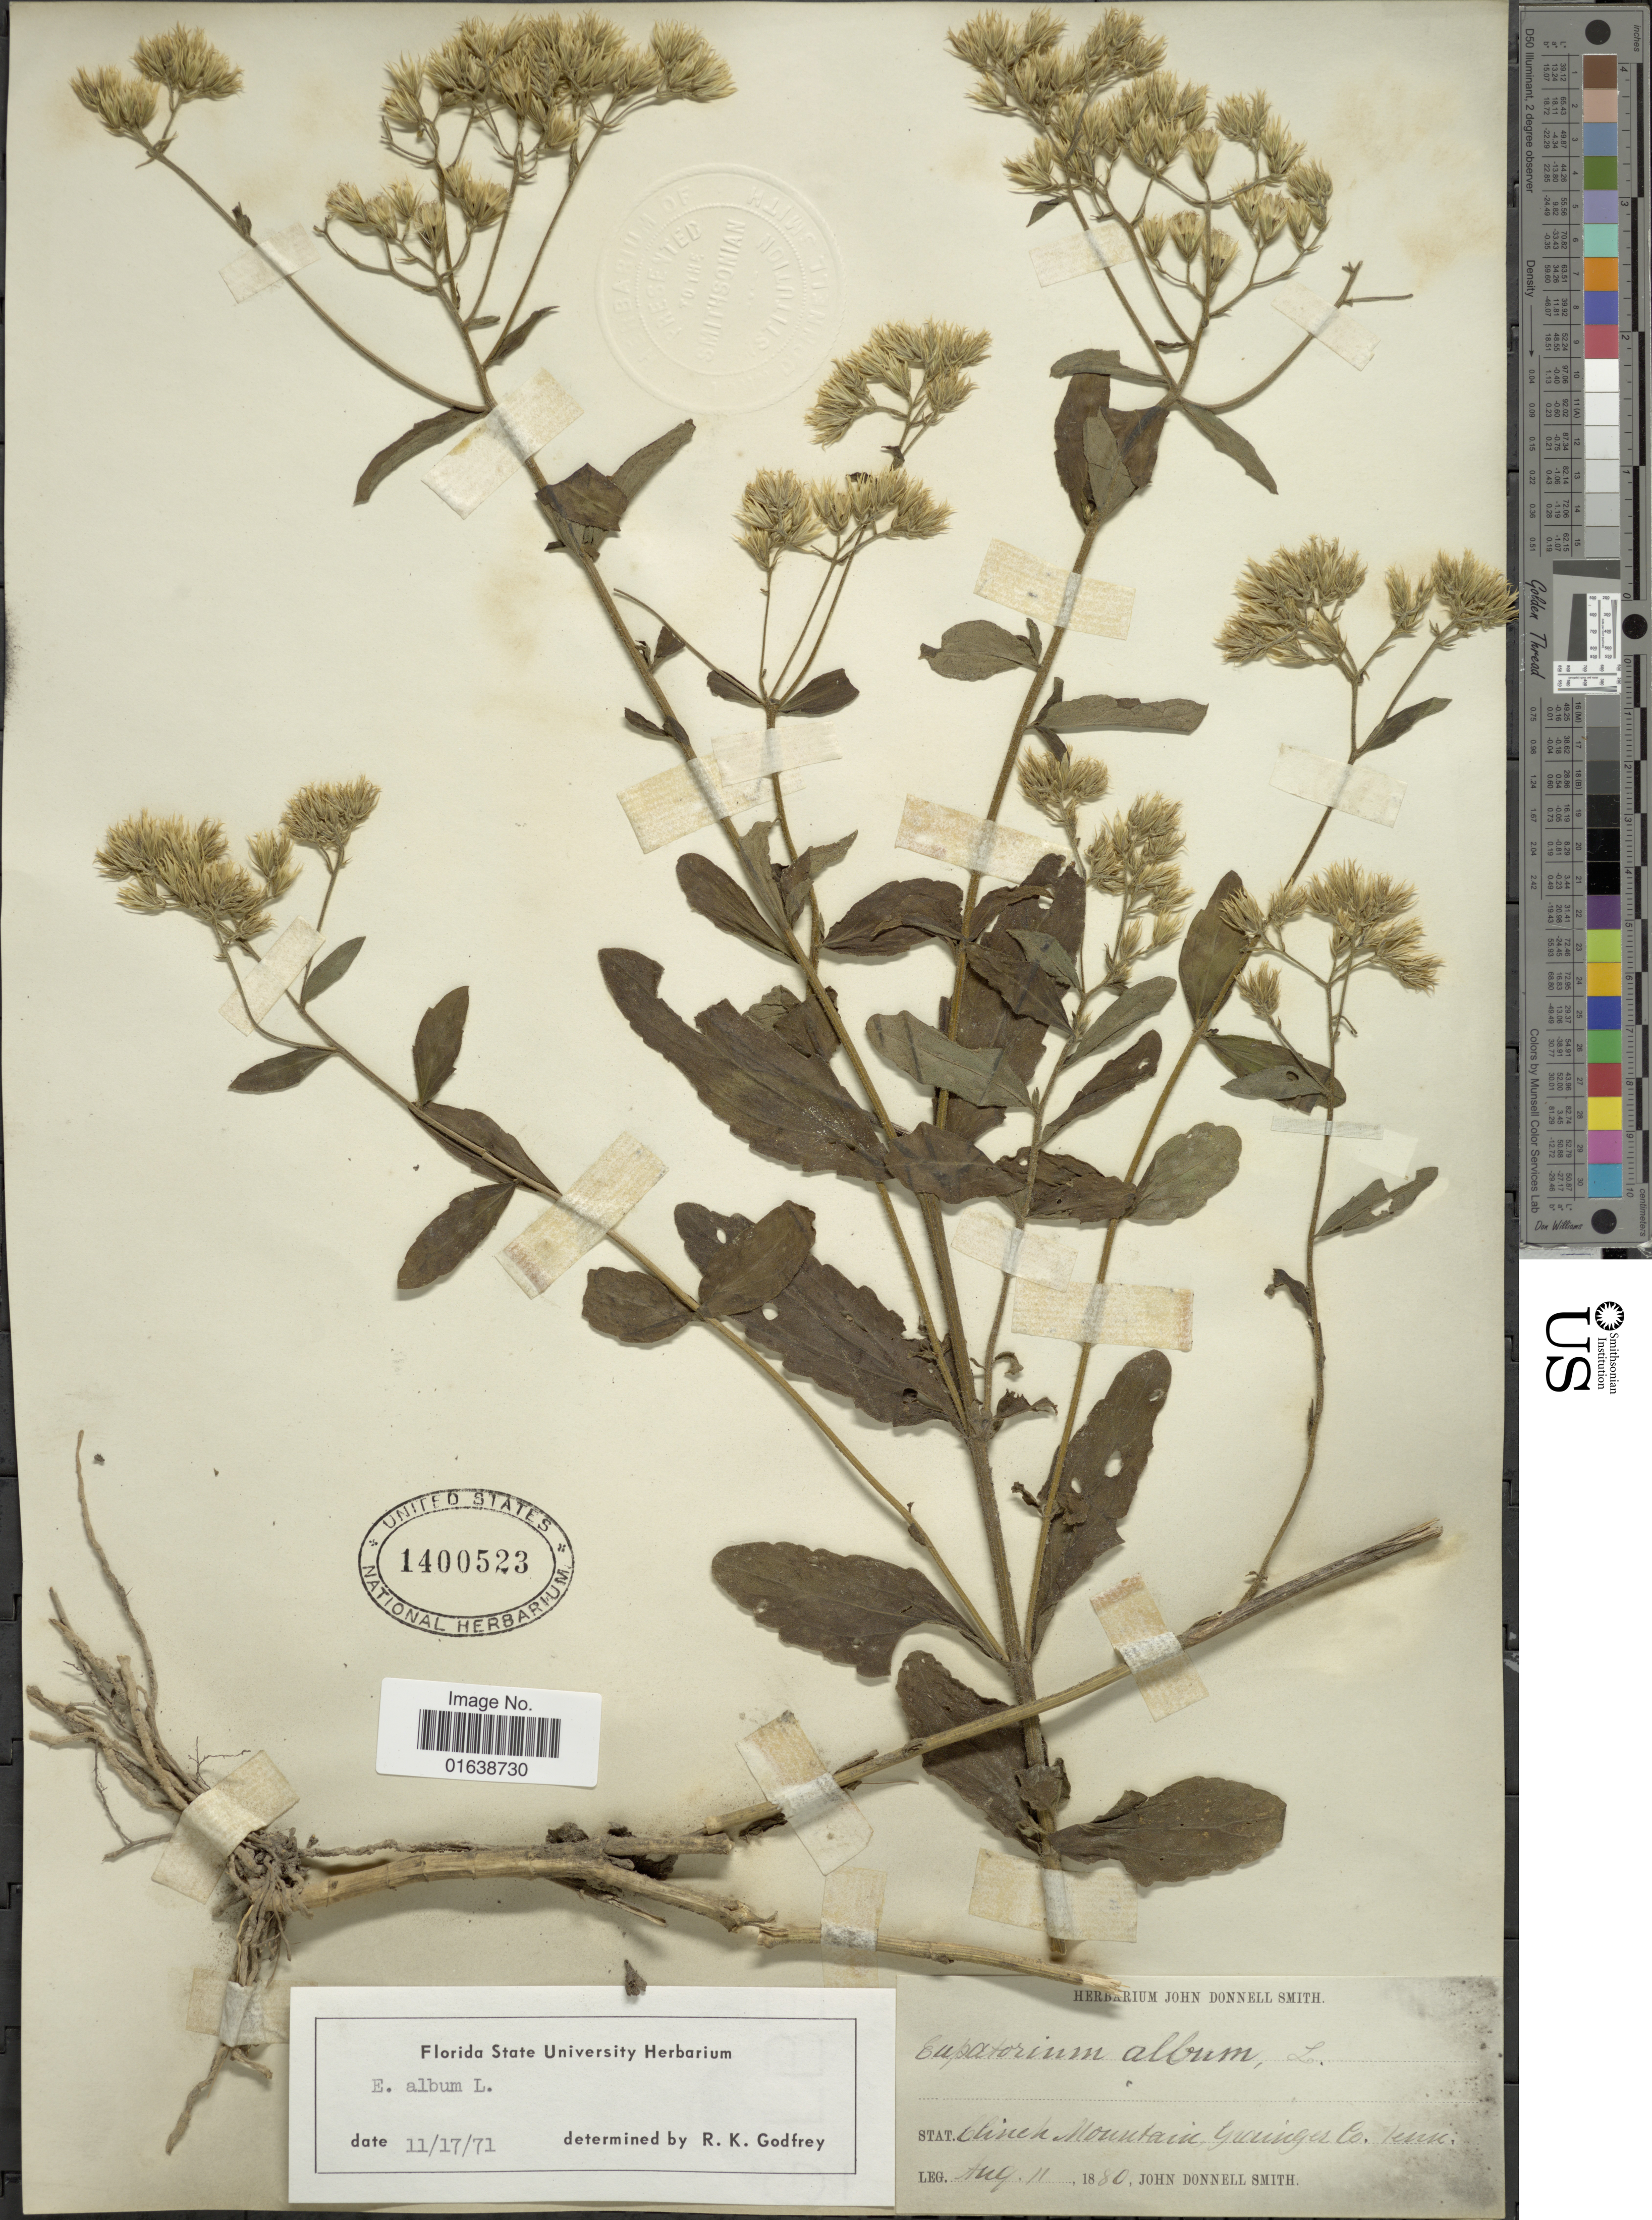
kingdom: Plantae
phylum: Tracheophyta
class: Magnoliopsida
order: Asterales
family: Asteraceae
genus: Eupatorium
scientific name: Eupatorium album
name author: L.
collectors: J. Donnell Smith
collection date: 1880-08-11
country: United States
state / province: Tennessee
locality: Chuck Mountain. Ganniger Co.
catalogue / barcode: US 1400523